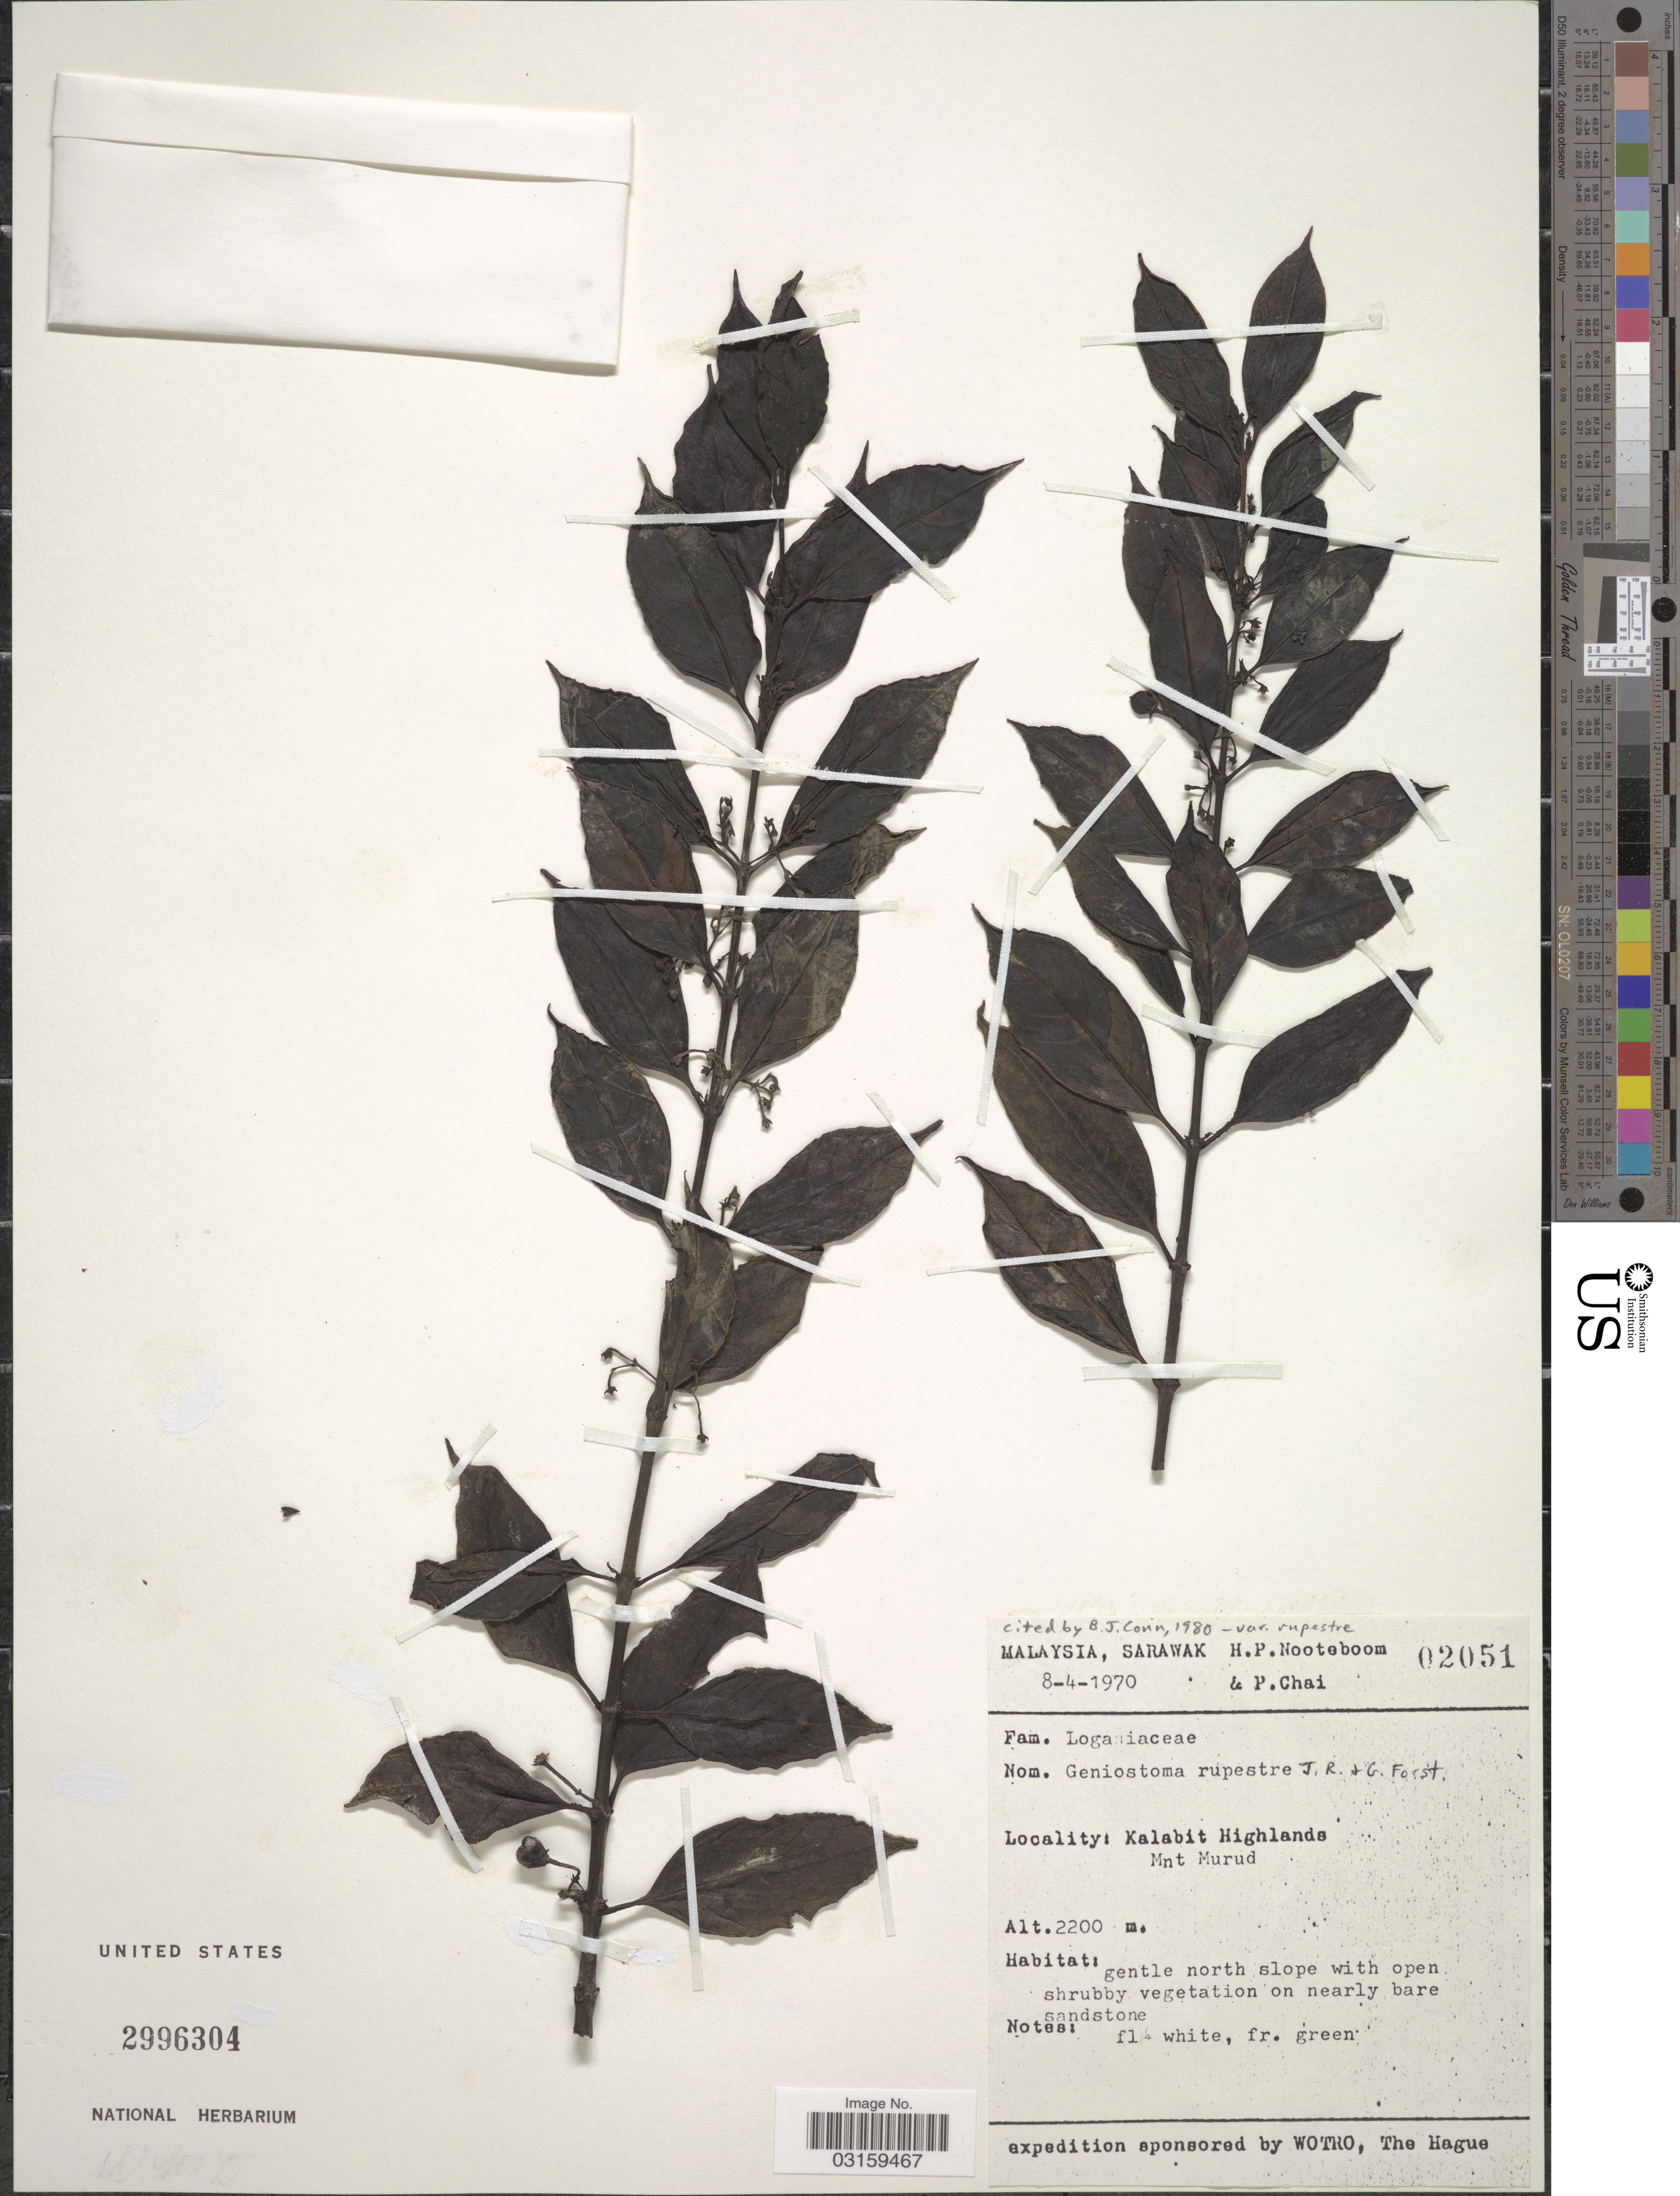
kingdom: Plantae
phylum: Tracheophyta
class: Magnoliopsida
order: Gentianales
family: Loganiaceae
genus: Geniostoma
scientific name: Geniostoma rupestre var. rupestre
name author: J.R. Forst. & G. Forst.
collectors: H. P. Nooteboom & P. Chai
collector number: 02051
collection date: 1970-04-08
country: Malaysia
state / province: Sarawak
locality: Kalabit Highlands. Mnt Murud.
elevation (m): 2200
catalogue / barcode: US 2996304